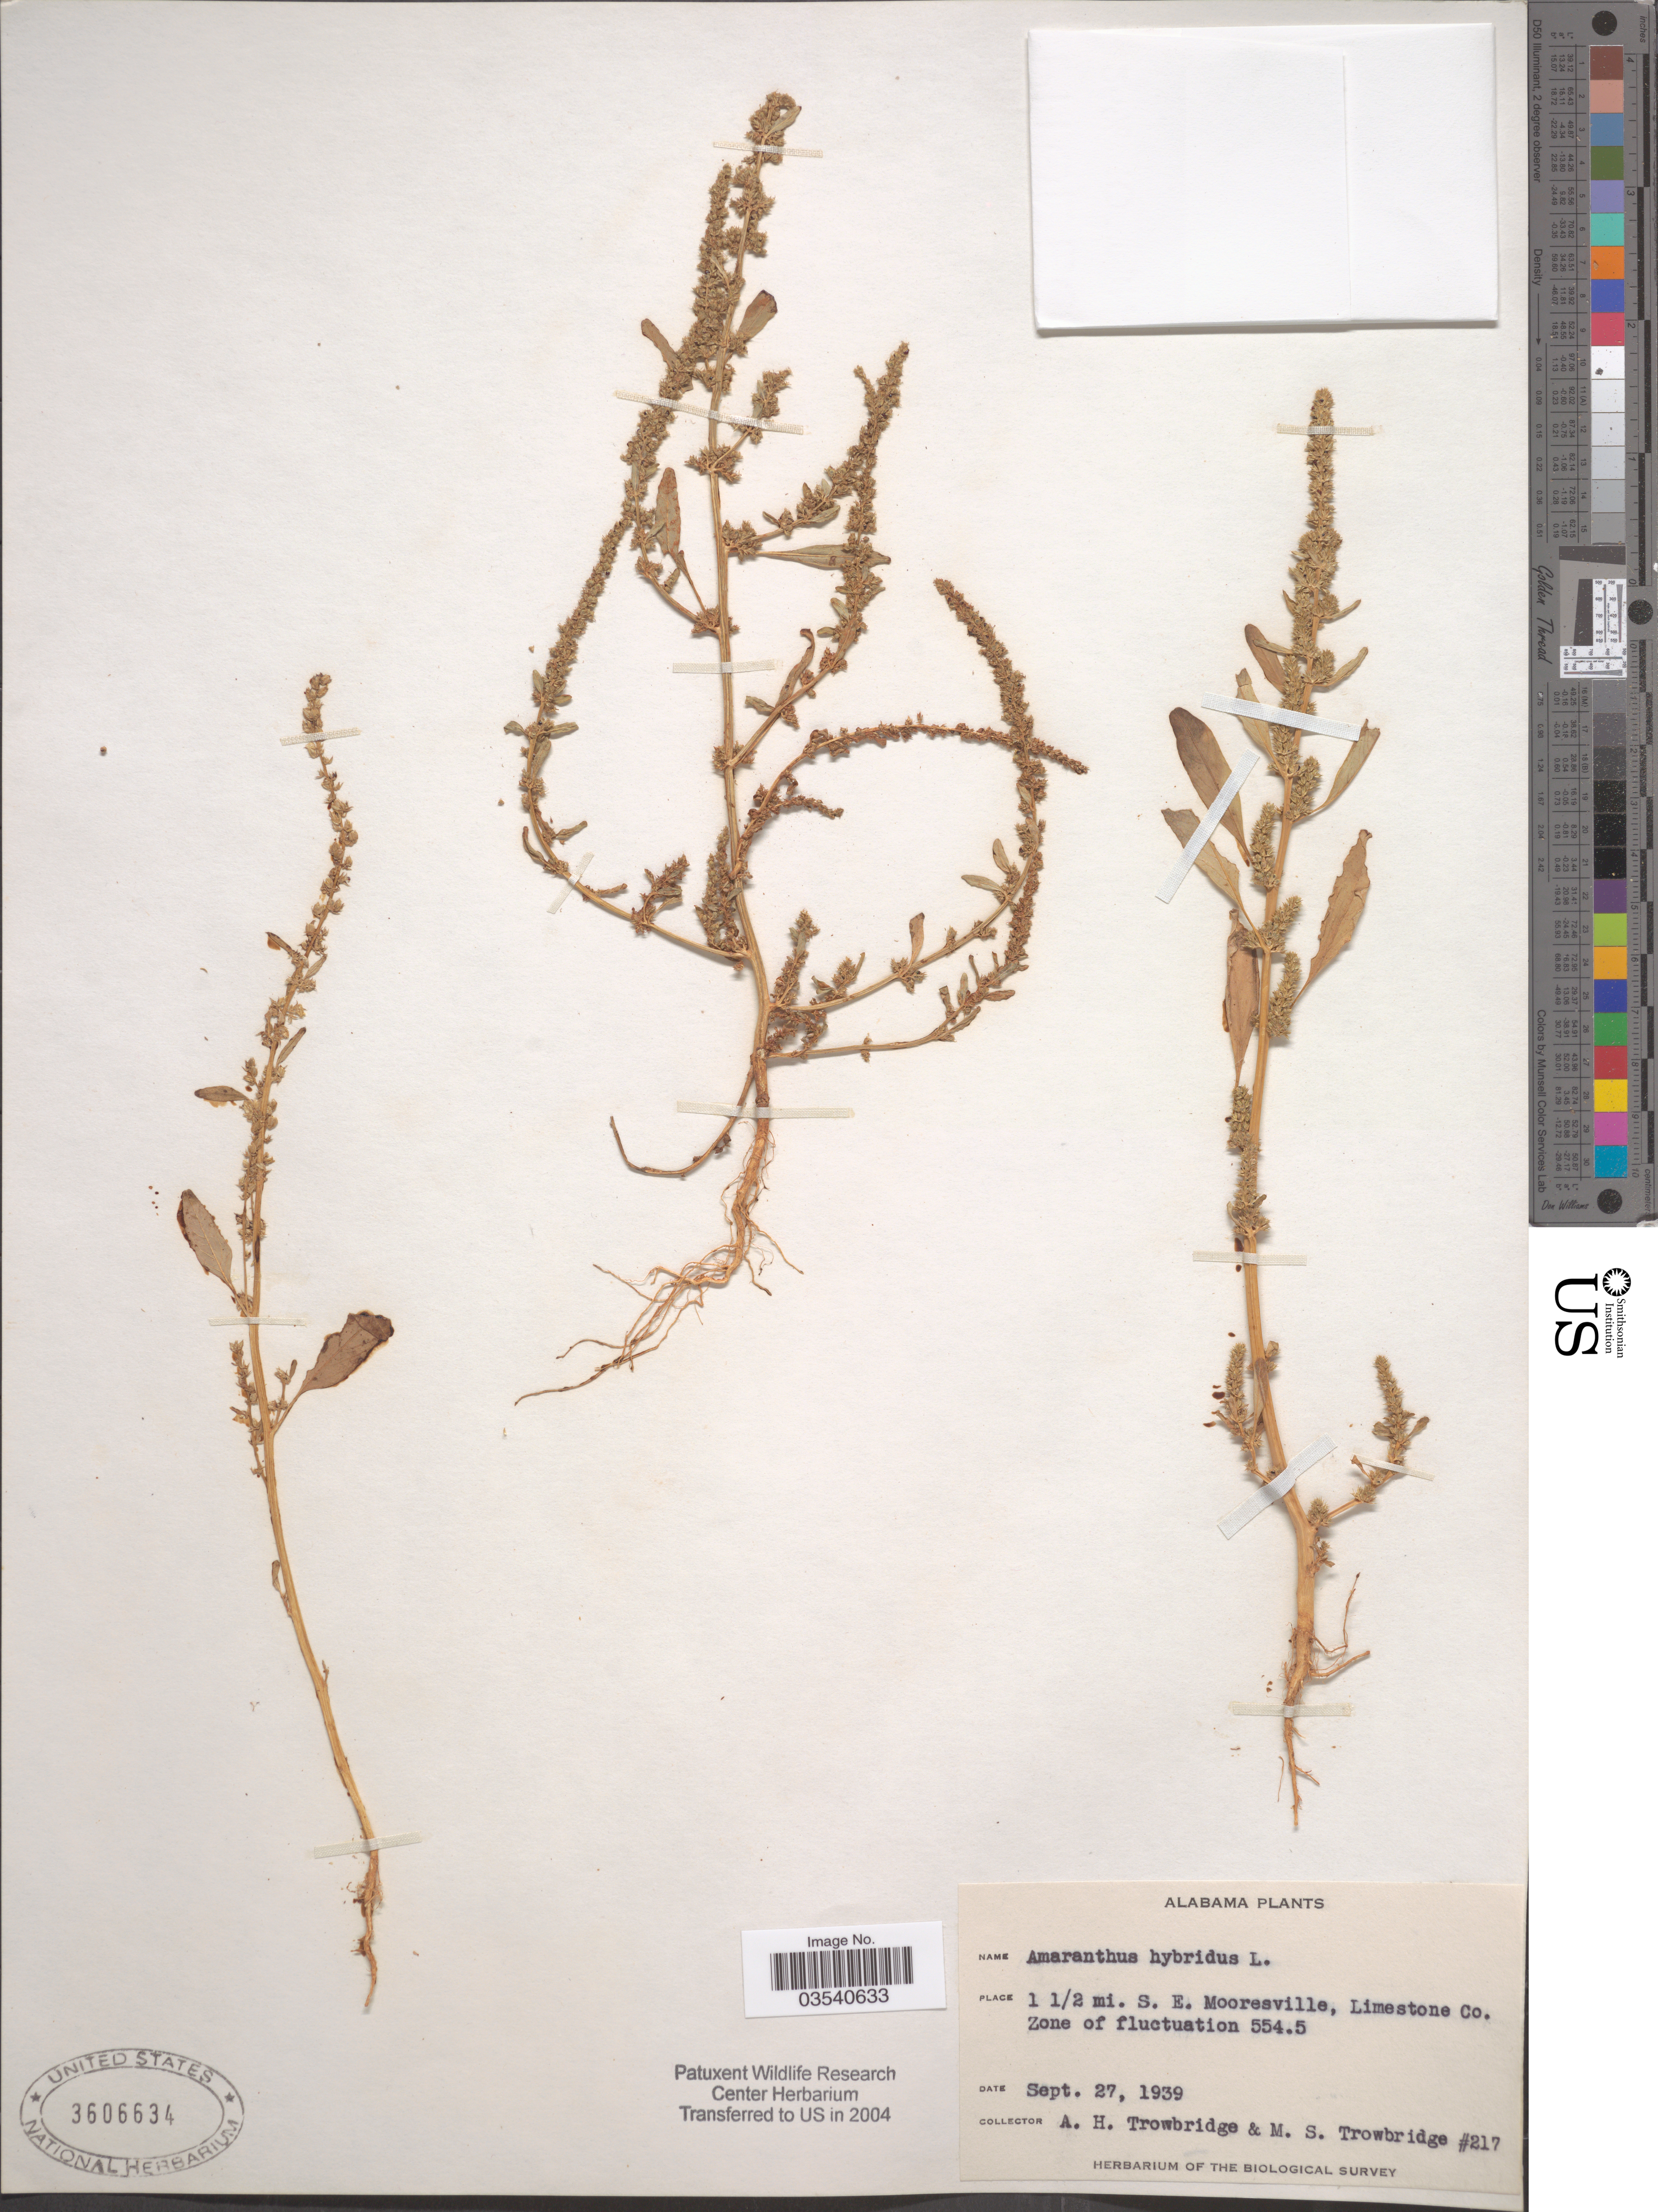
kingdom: Plantae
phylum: Tracheophyta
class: Magnoliopsida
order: Caryophyllales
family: Amaranthaceae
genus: Amaranthus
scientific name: Amaranthus hybridus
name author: L.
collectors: A. H. Trowbridge & M. Trowbridge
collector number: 217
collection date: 1939-09-27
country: United States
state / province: Alabama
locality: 1 1/2 mi. S. E. Mooresville, Limestone Co. Zone of fluctuation 554.5.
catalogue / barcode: US 3606634